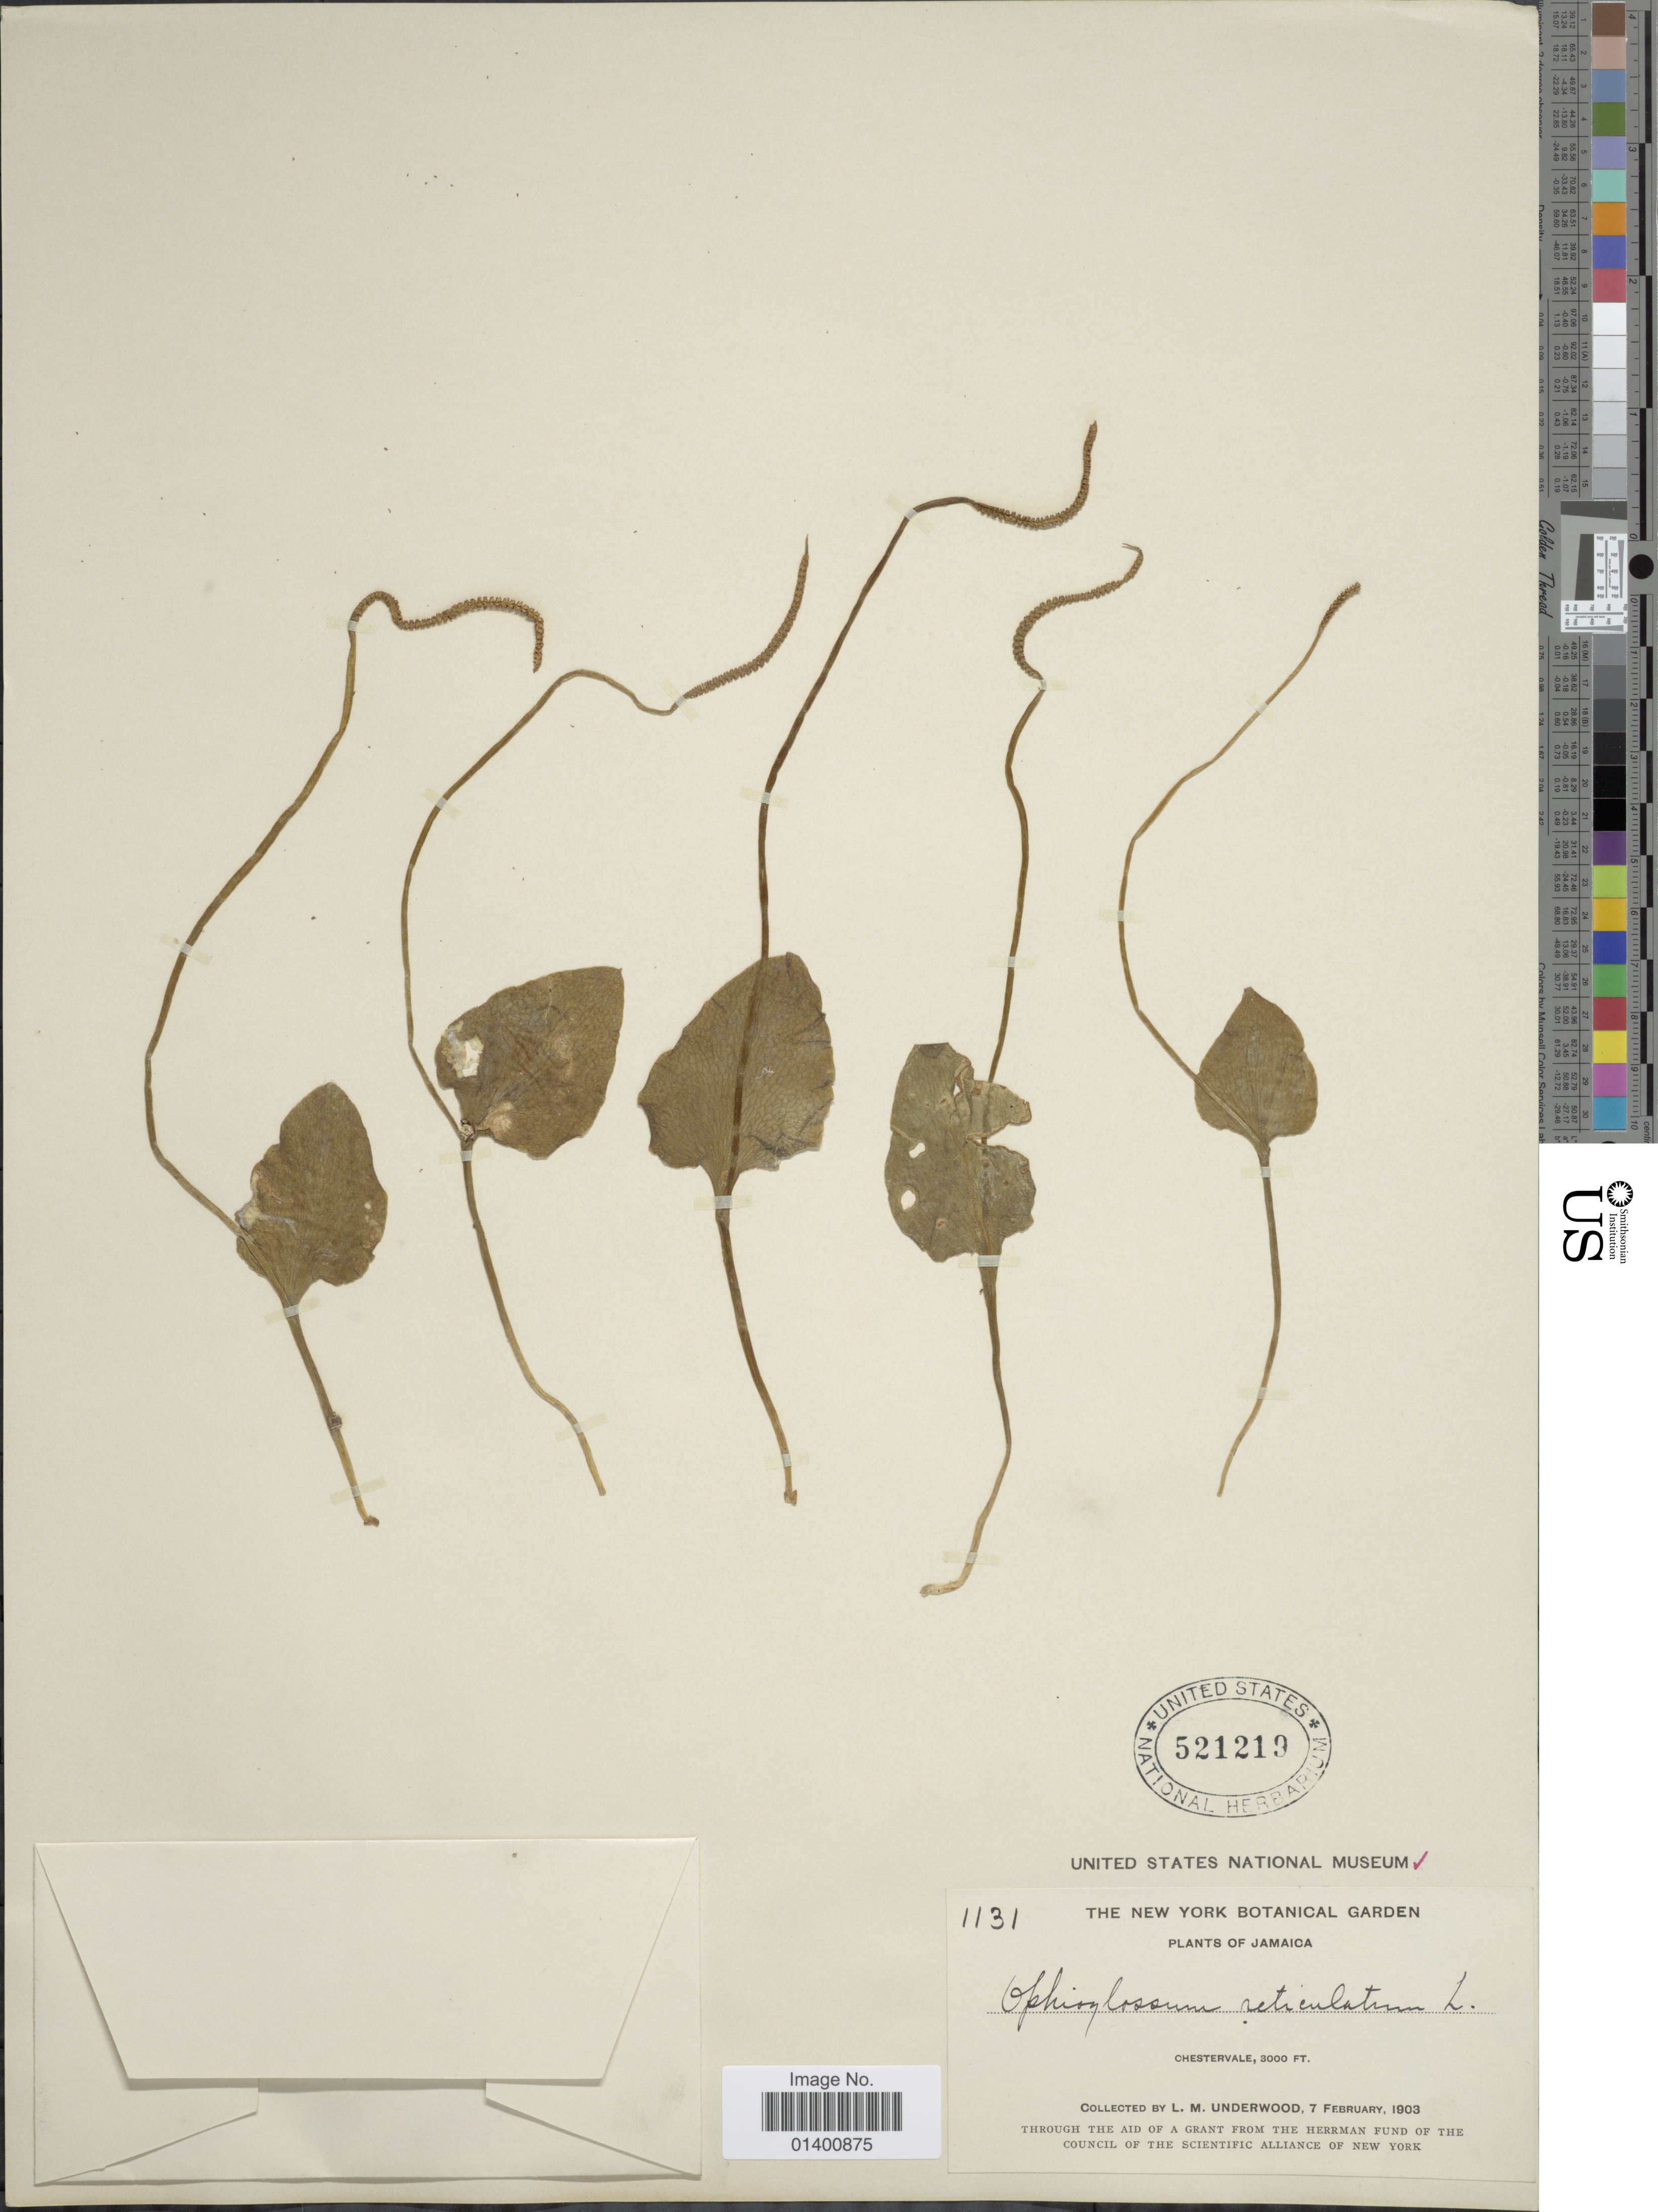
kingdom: Plantae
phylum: Tracheophyta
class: Polypodiopsida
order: Ophioglossales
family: Ophioglossaceae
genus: Ophioglossum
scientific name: Ophioglossum reticulatum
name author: L.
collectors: L. M. Underwood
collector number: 1131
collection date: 1903-02-07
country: Jamaica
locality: Chestervale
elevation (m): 914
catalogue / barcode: US 521219